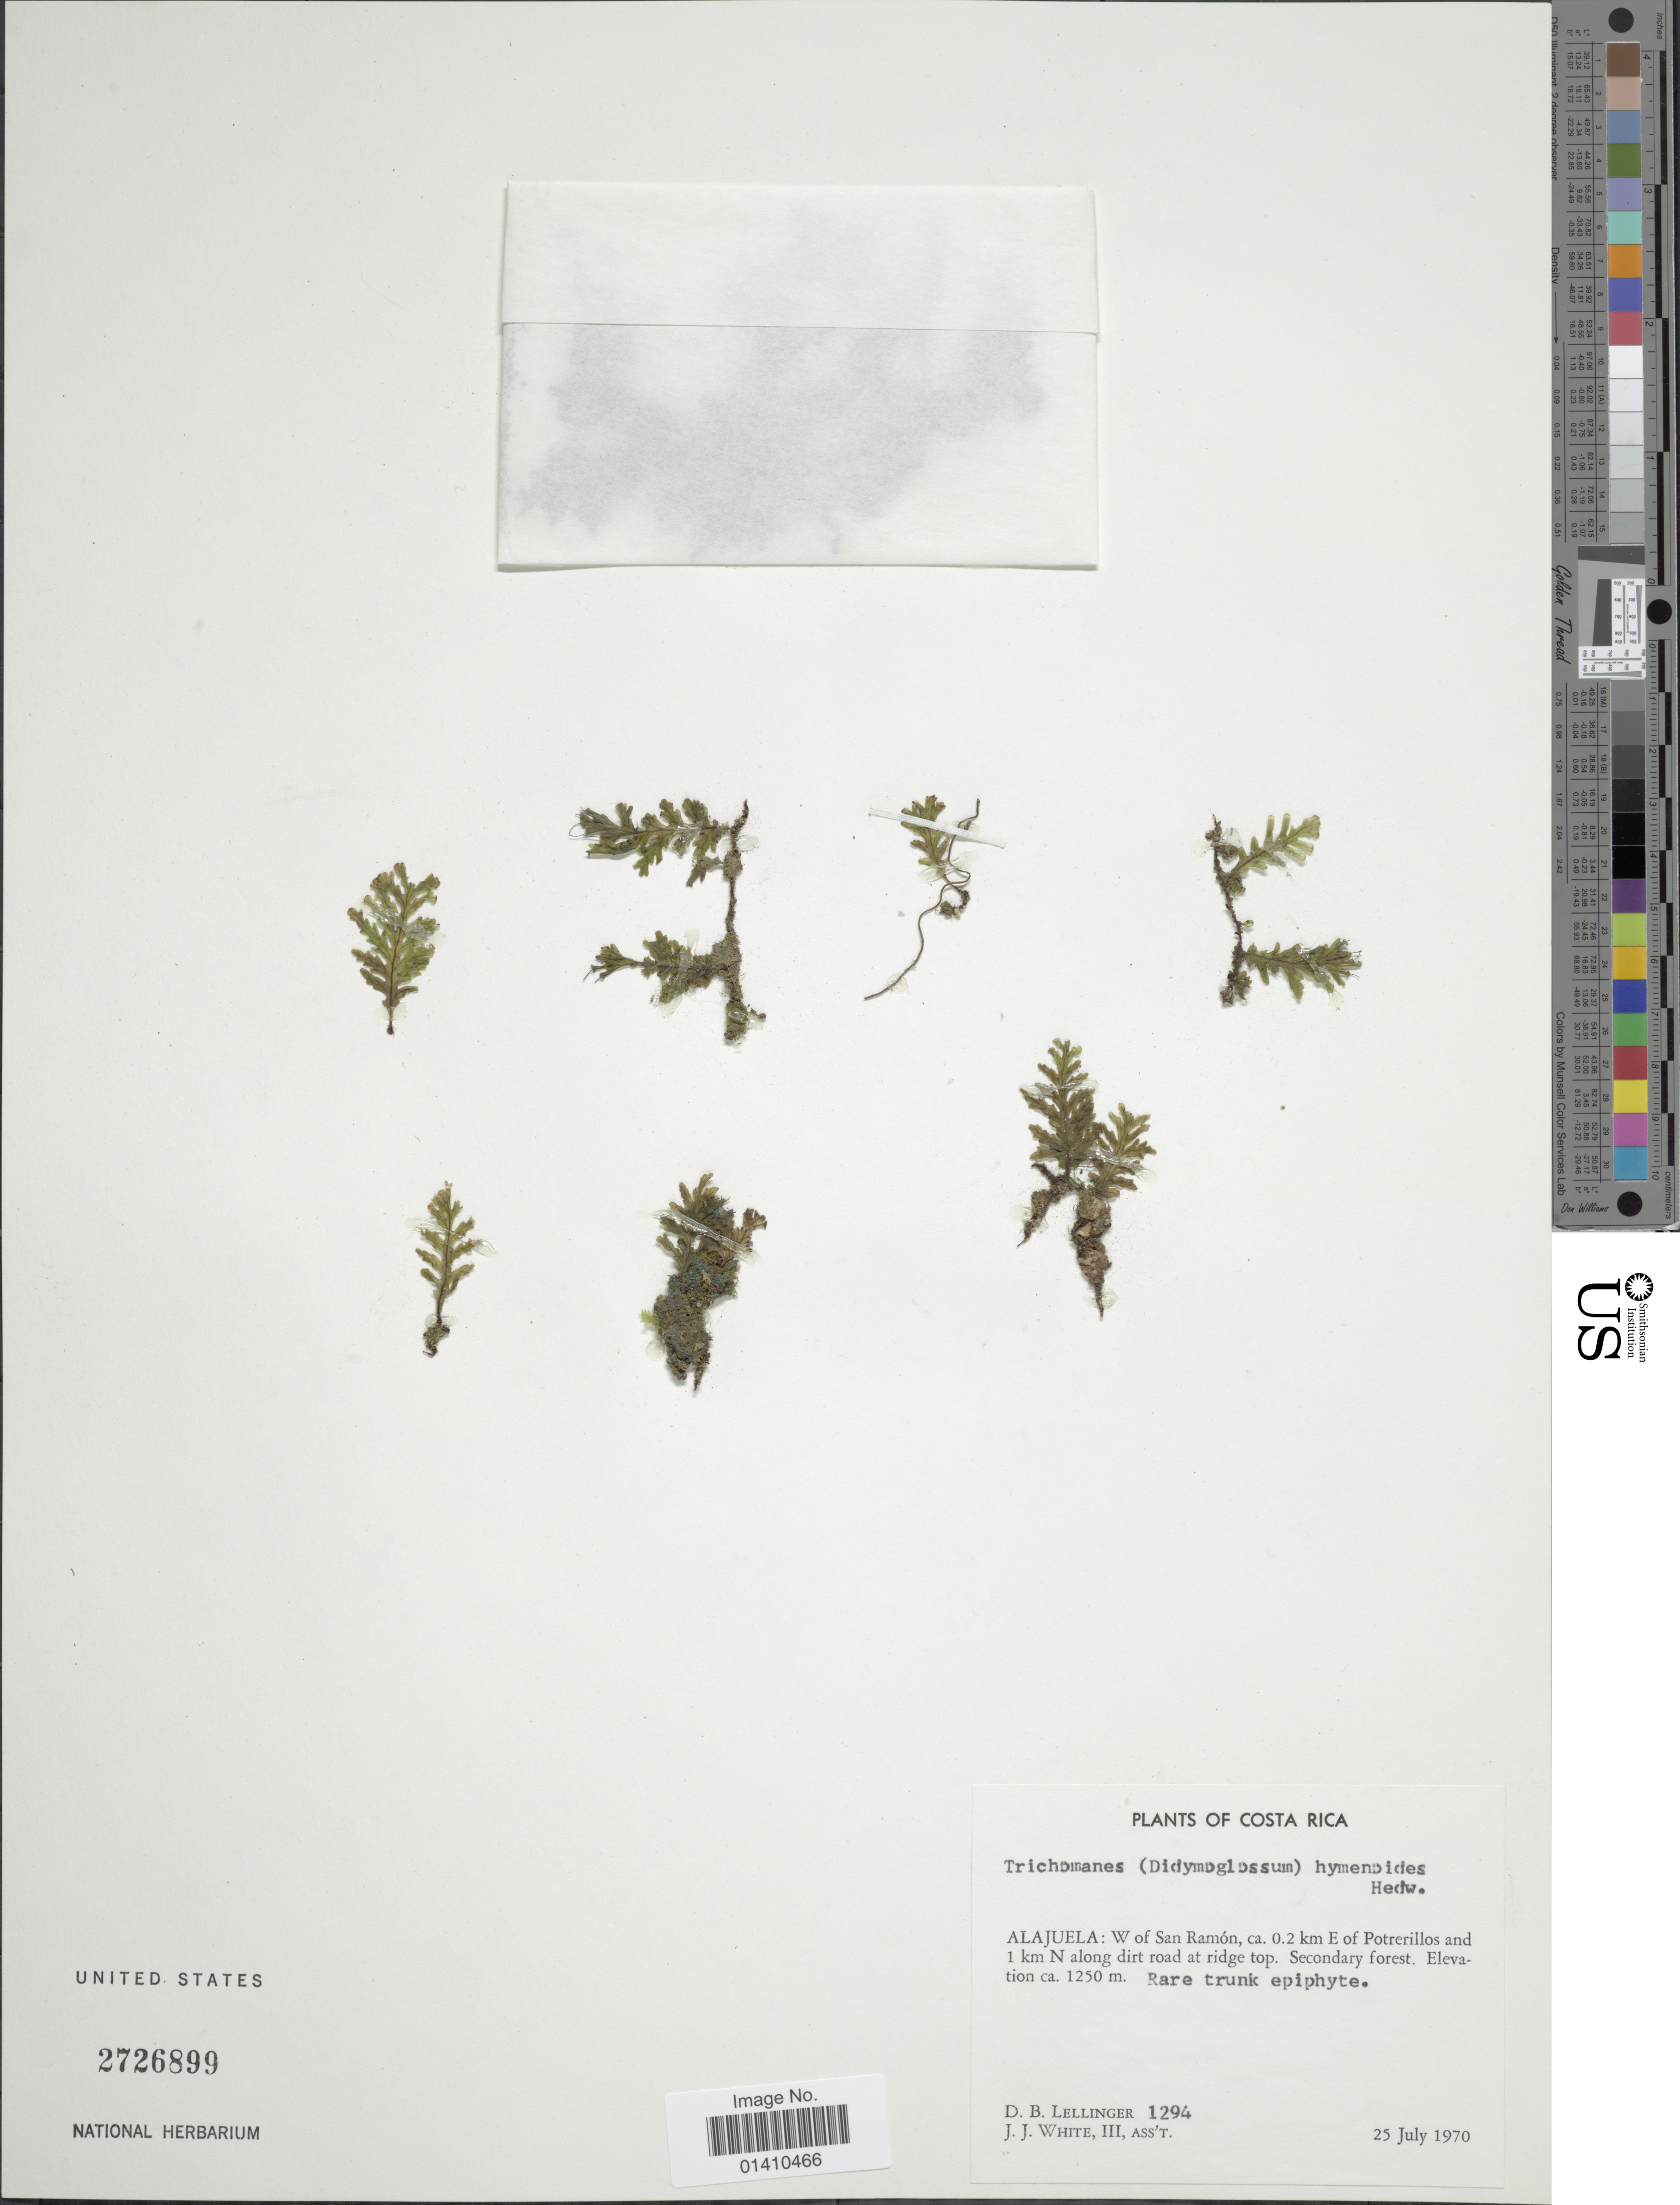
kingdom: Plantae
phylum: Tracheophyta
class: Polypodiopsida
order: Hymenophyllales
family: Hymenophyllaceae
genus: Didymoglossum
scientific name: Didymoglossum hymenoides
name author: (Hedw.) Copel.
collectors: D. B. Lellinger & J. J. White III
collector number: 1294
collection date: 1970-07-25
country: Costa Rica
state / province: Alajuela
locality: W of San Ramon, 0.2 km E of Potrerillos and 1 km N along dirt road at ridge top, Secondary forest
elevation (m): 1250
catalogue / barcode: US 2726899